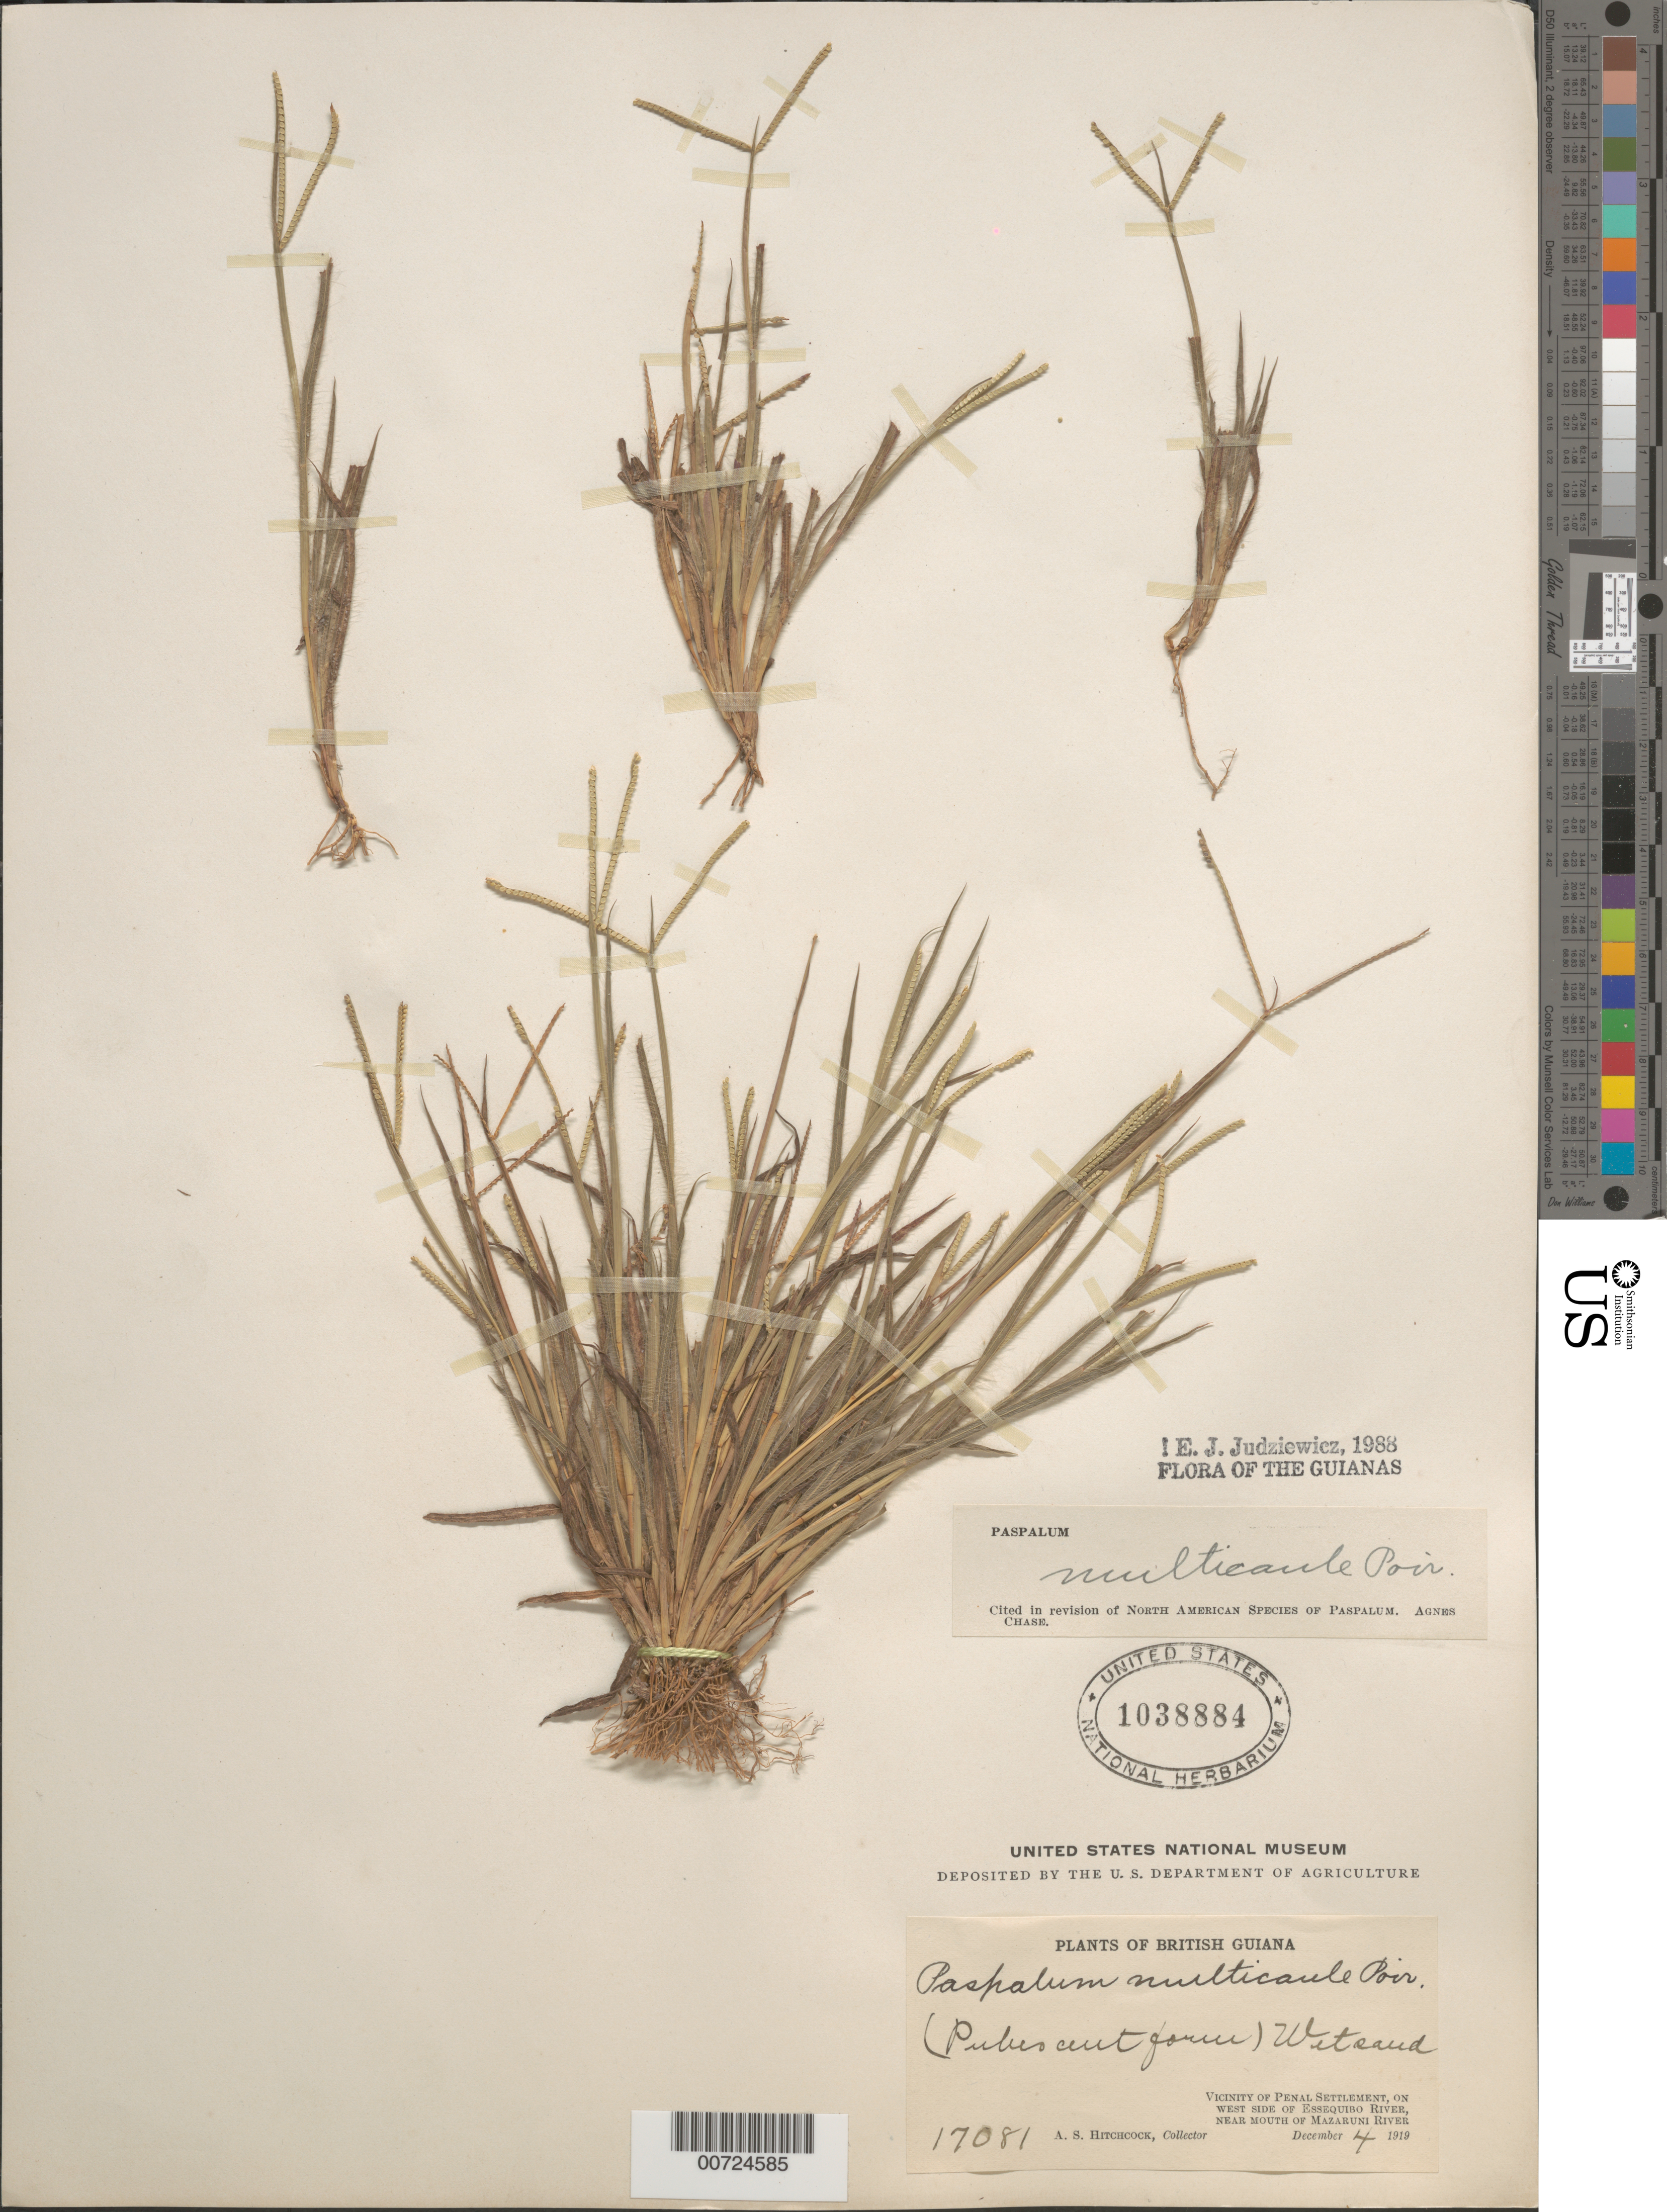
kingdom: Plantae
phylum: Tracheophyta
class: Liliopsida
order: Poales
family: Poaceae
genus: Paspalum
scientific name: Paspalum multicaule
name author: Poir.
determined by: Judziewicz, E. J.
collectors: A. S. Hitchcock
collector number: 17081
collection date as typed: Dec. 3-9, 1919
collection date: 1919-12-03/1919-12-09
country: Guyana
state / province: Cuyuni-Mazaruni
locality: Penal Settlement, on W side of Essequibo River, near mouth of Mazaruni River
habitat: Wetland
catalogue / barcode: US 1038884